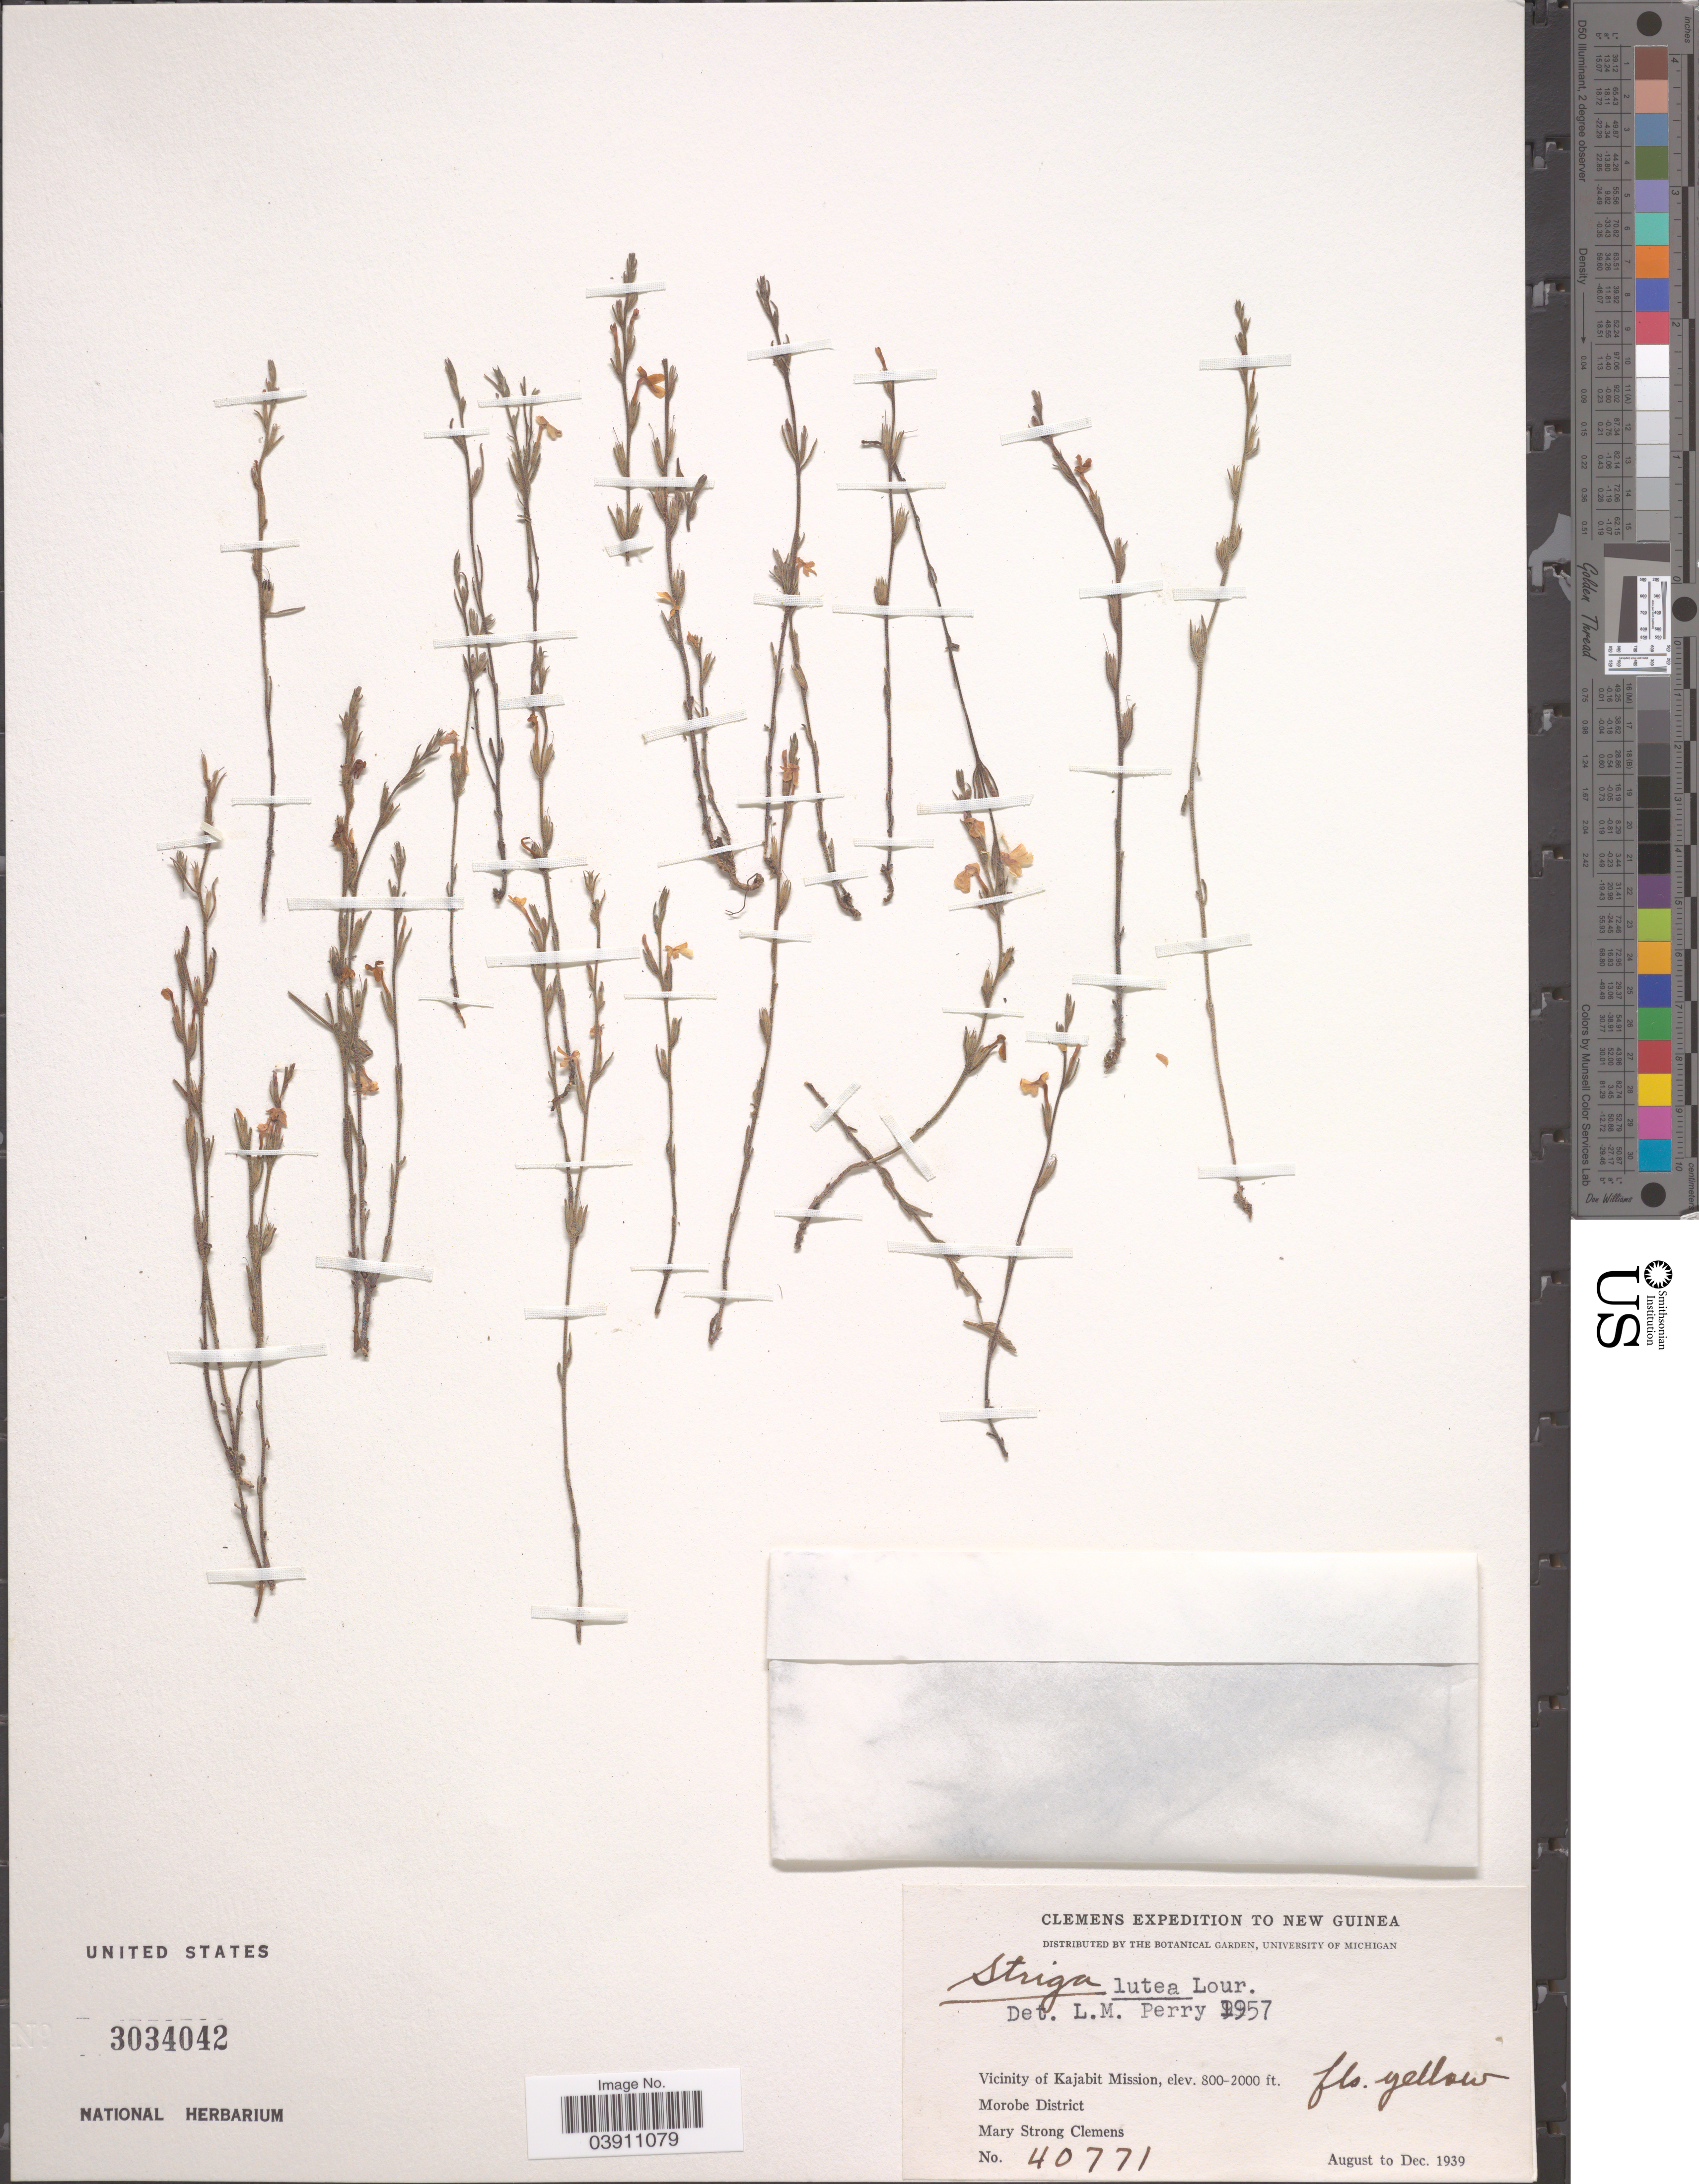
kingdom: Plantae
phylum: Tracheophyta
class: Magnoliopsida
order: Lamiales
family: Orobanchaceae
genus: Striga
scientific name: Striga lutea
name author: Lour.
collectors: M. S. Clemens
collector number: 40771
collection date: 1939-08/1939-12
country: Papua New Guinea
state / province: Morobe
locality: New Guinea. Vicinity of Kajabit Mission. Morobe District.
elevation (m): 244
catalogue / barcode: US 3034042